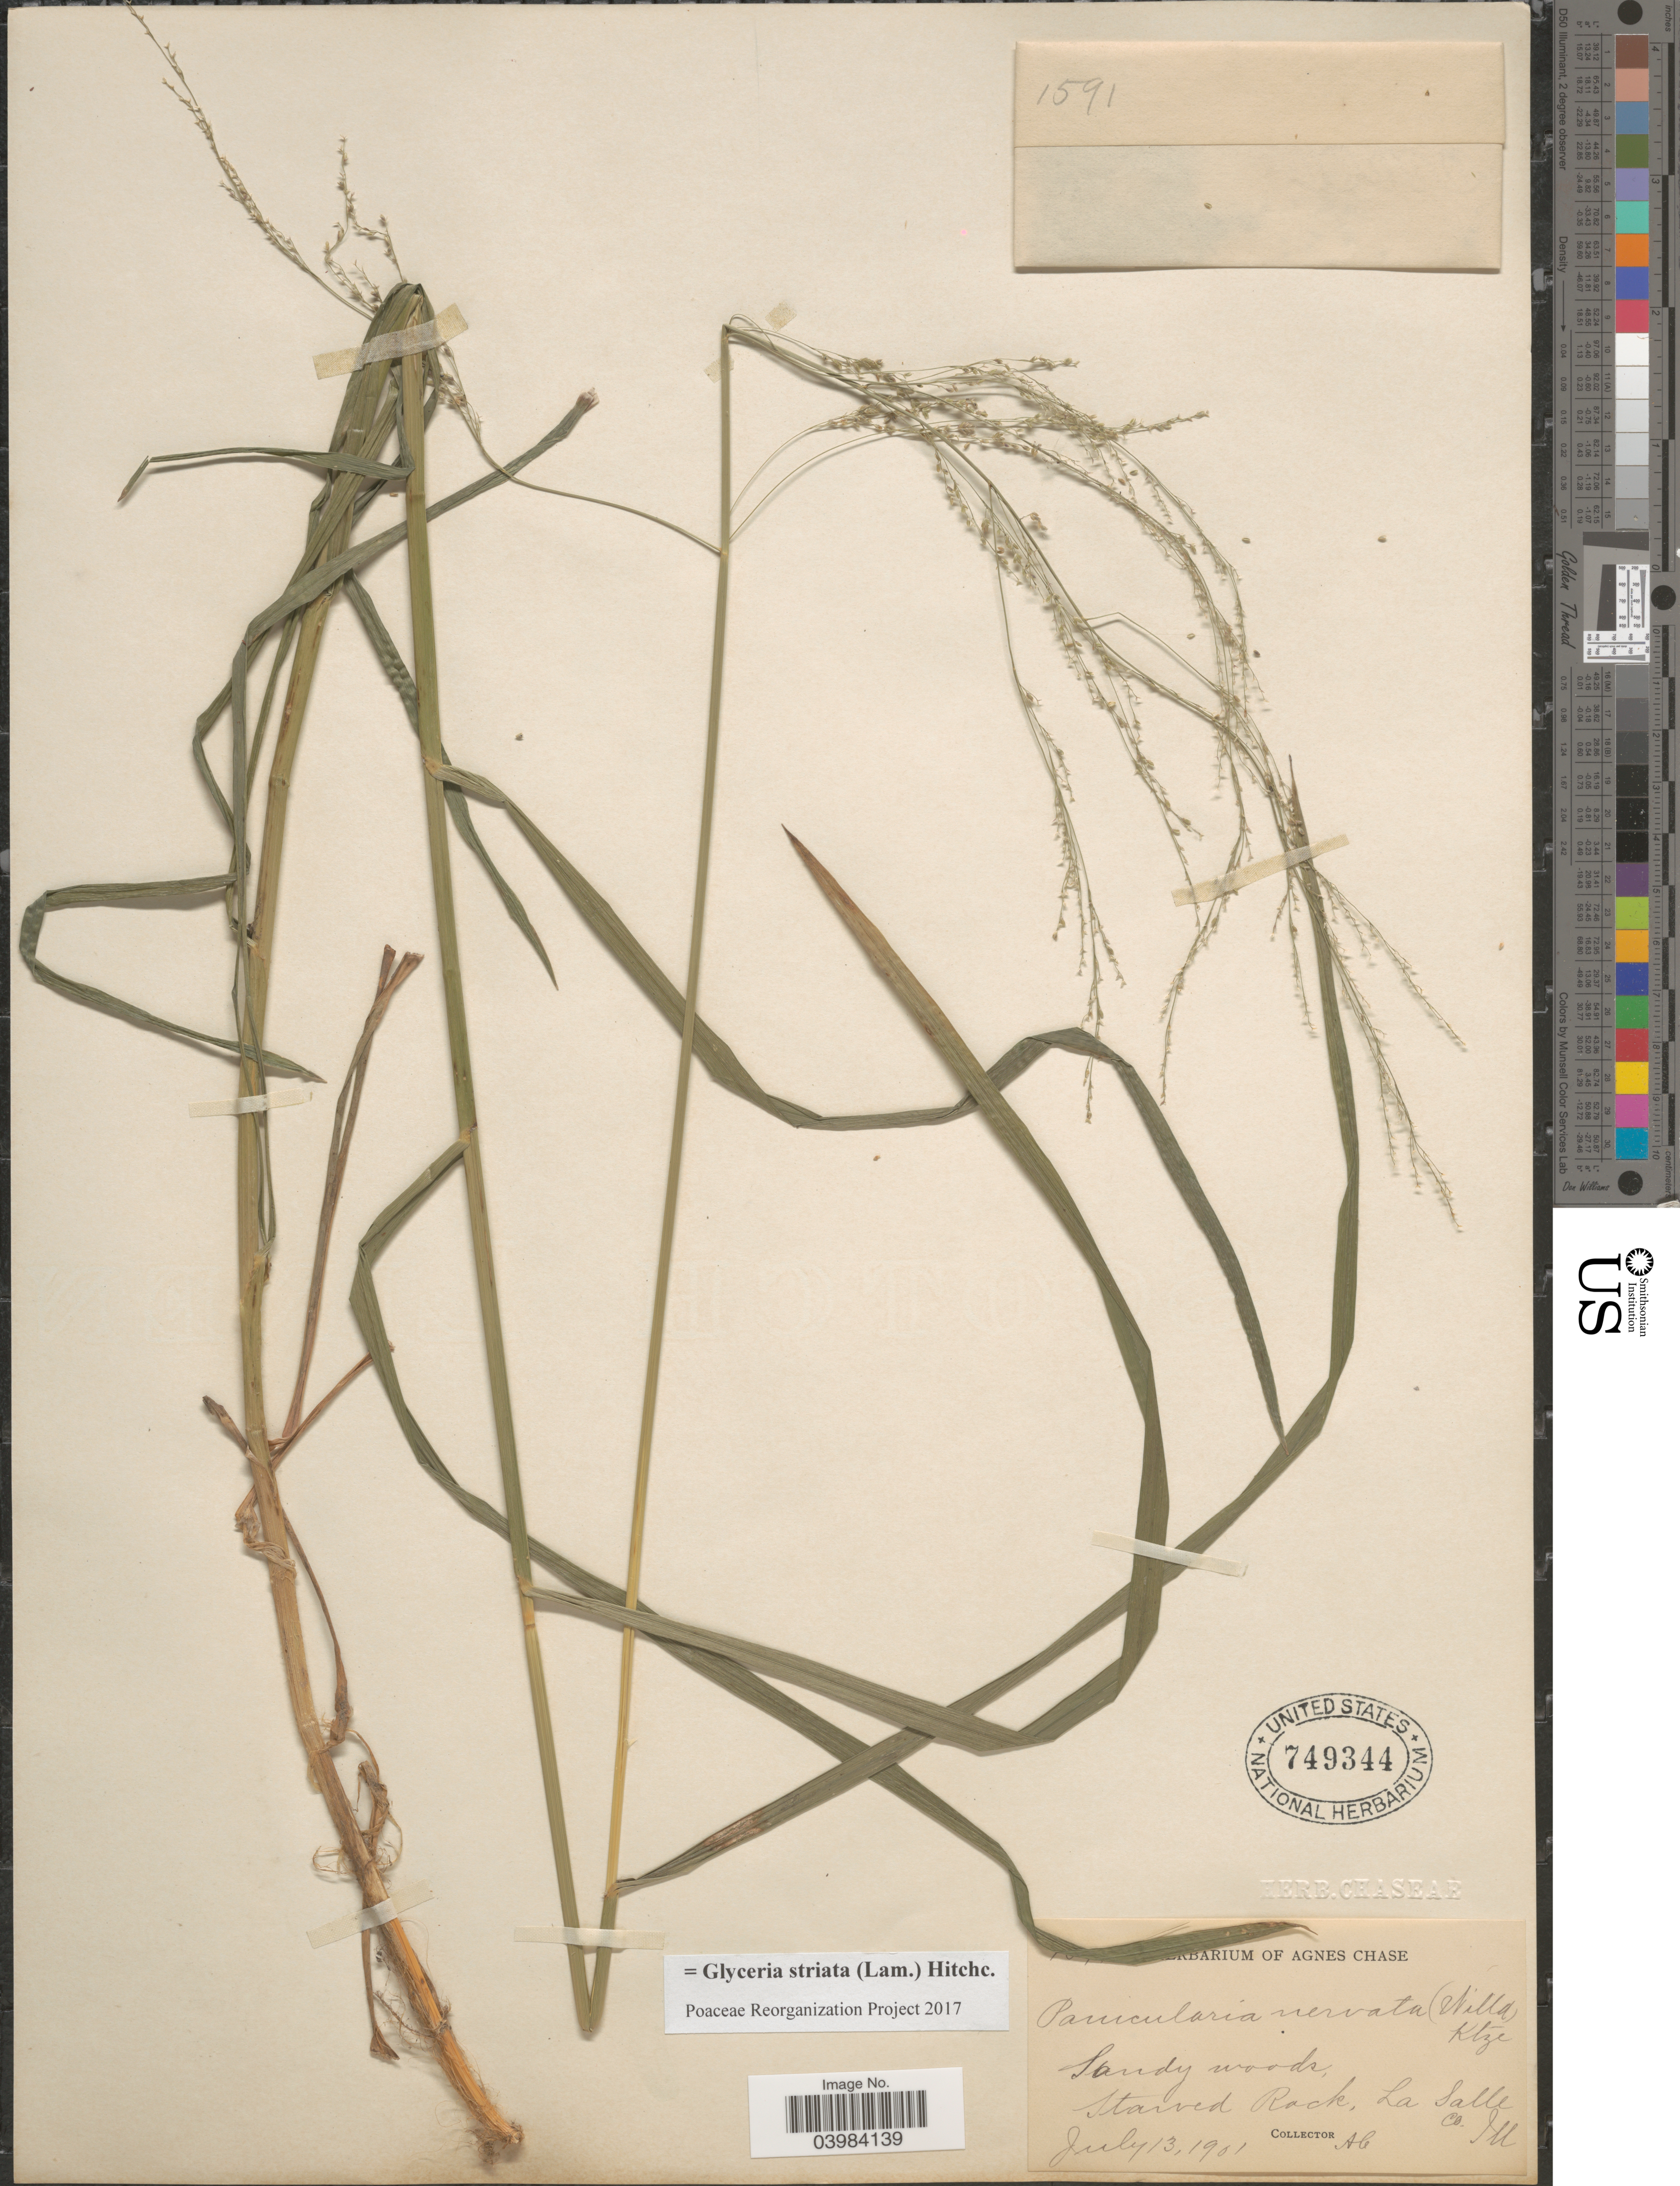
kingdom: Plantae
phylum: Tracheophyta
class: Liliopsida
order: Poales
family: Poaceae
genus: Glyceria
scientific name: Glyceria striata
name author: (Lam.) Hitchc.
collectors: A. Chase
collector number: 1591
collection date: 1901-07-13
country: United States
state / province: Illinois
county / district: LaSalle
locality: Starved Rock, La Salle Co.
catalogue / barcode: US 749344